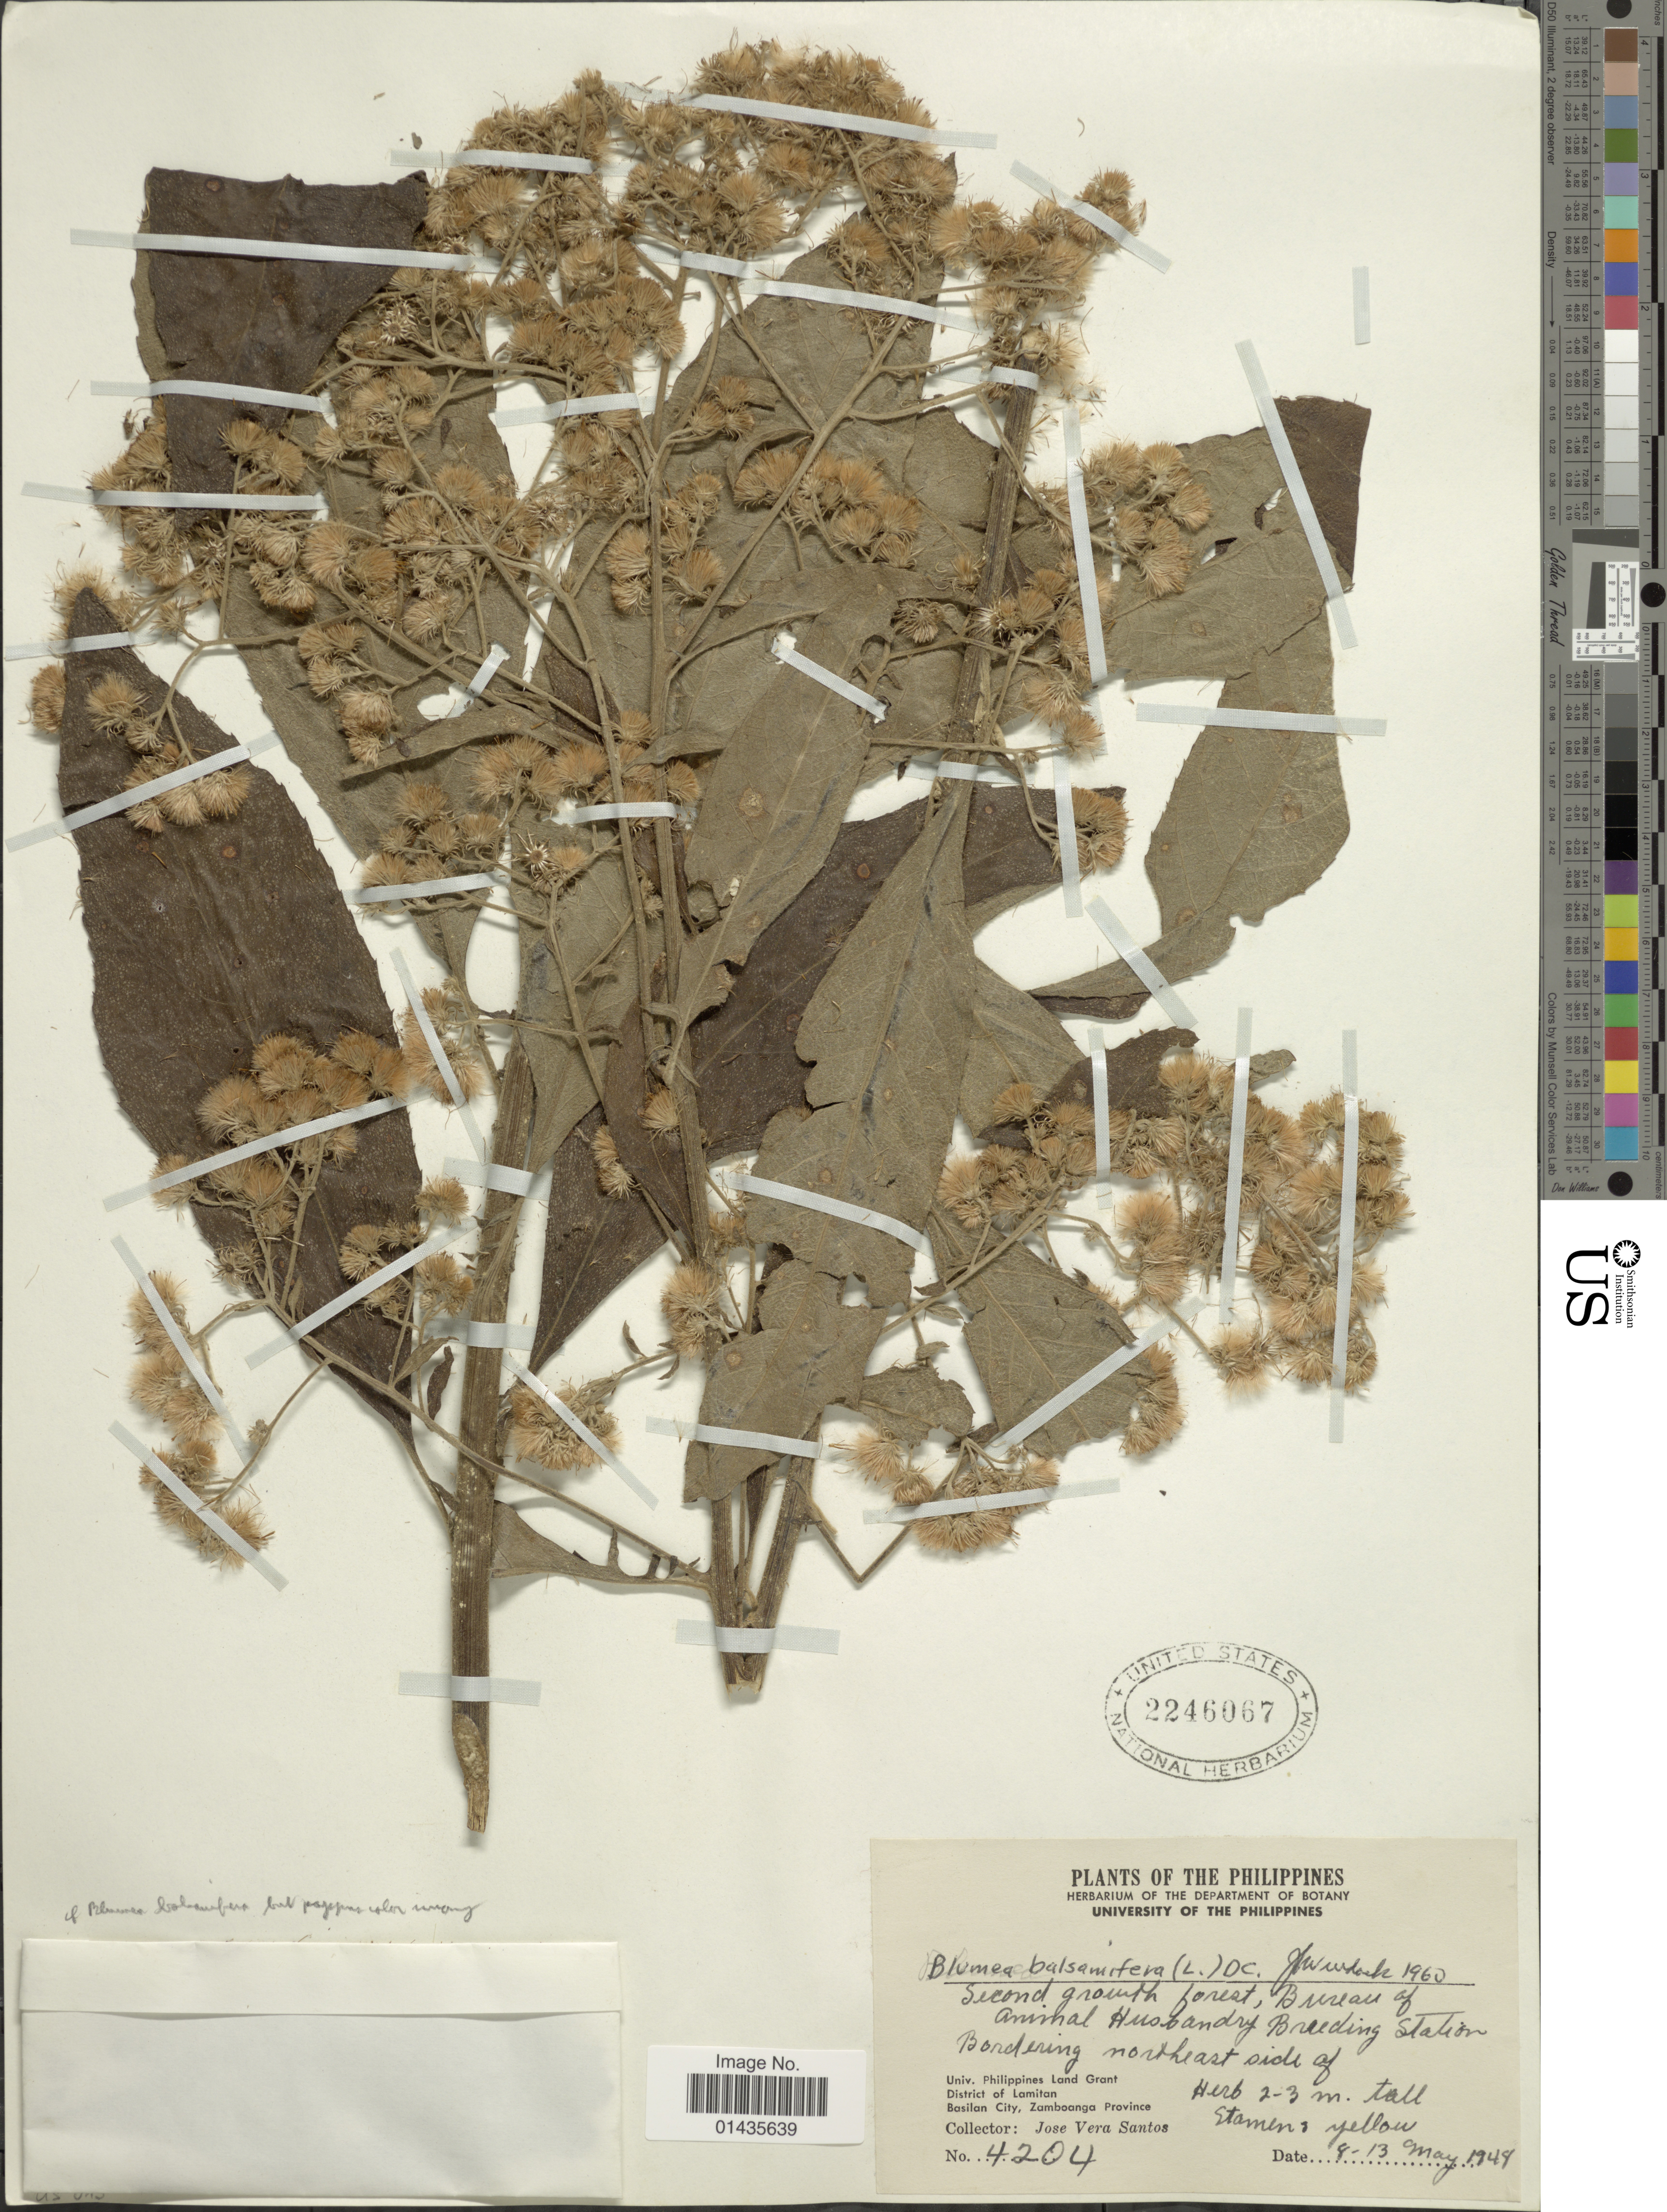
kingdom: Plantae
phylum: Tracheophyta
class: Magnoliopsida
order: Asterales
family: Asteraceae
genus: Blumea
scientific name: Blumea balsamifera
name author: (L.) DC.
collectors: J. Santos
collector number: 4204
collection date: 1948-05-08/1948-05-13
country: Philippines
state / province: Zamboanga Peninsula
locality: Northeast side of Univ. Philippines Land Grant, District of Lamitan, Basilan City, Zamboanga Province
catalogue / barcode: US 2246067